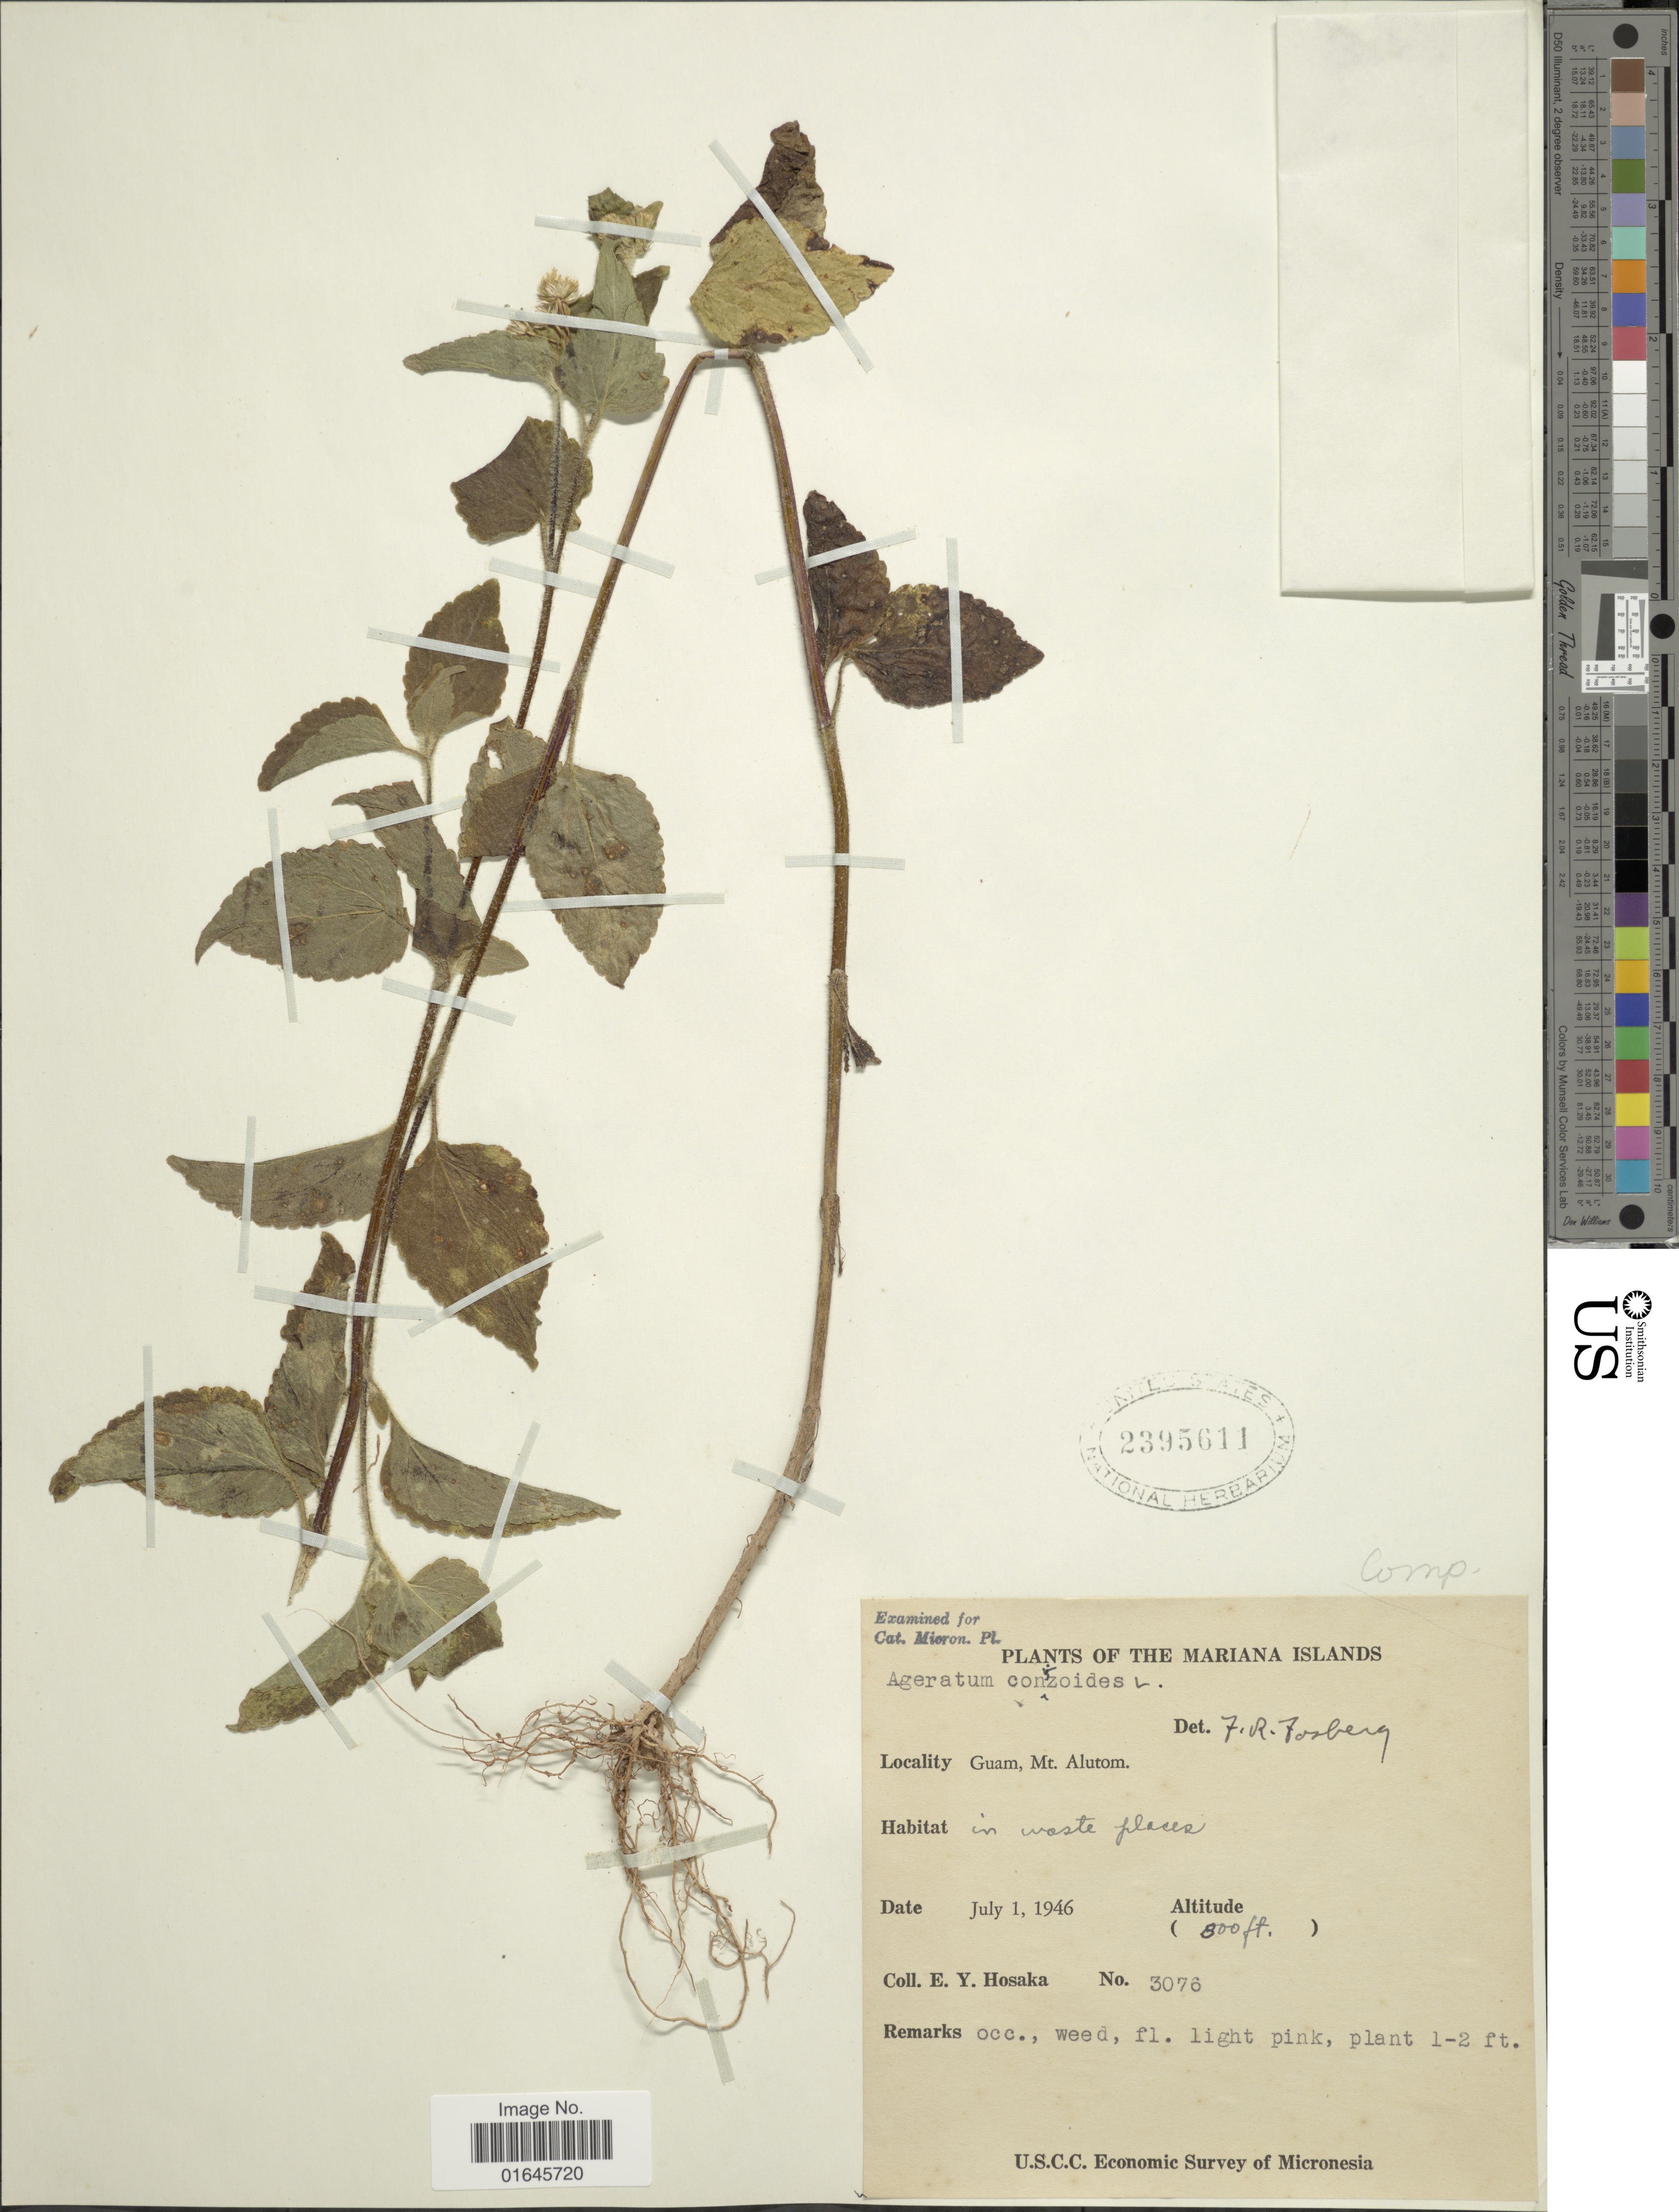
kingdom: Plantae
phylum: Tracheophyta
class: Magnoliopsida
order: Asterales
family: Asteraceae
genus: Ageratum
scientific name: Ageratum conyzoides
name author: L.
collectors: E. Y. Hosaka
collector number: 3076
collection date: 1946-07-01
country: Guam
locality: The Mariana Islands, Mt. Alutom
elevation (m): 91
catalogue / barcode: US 2395611